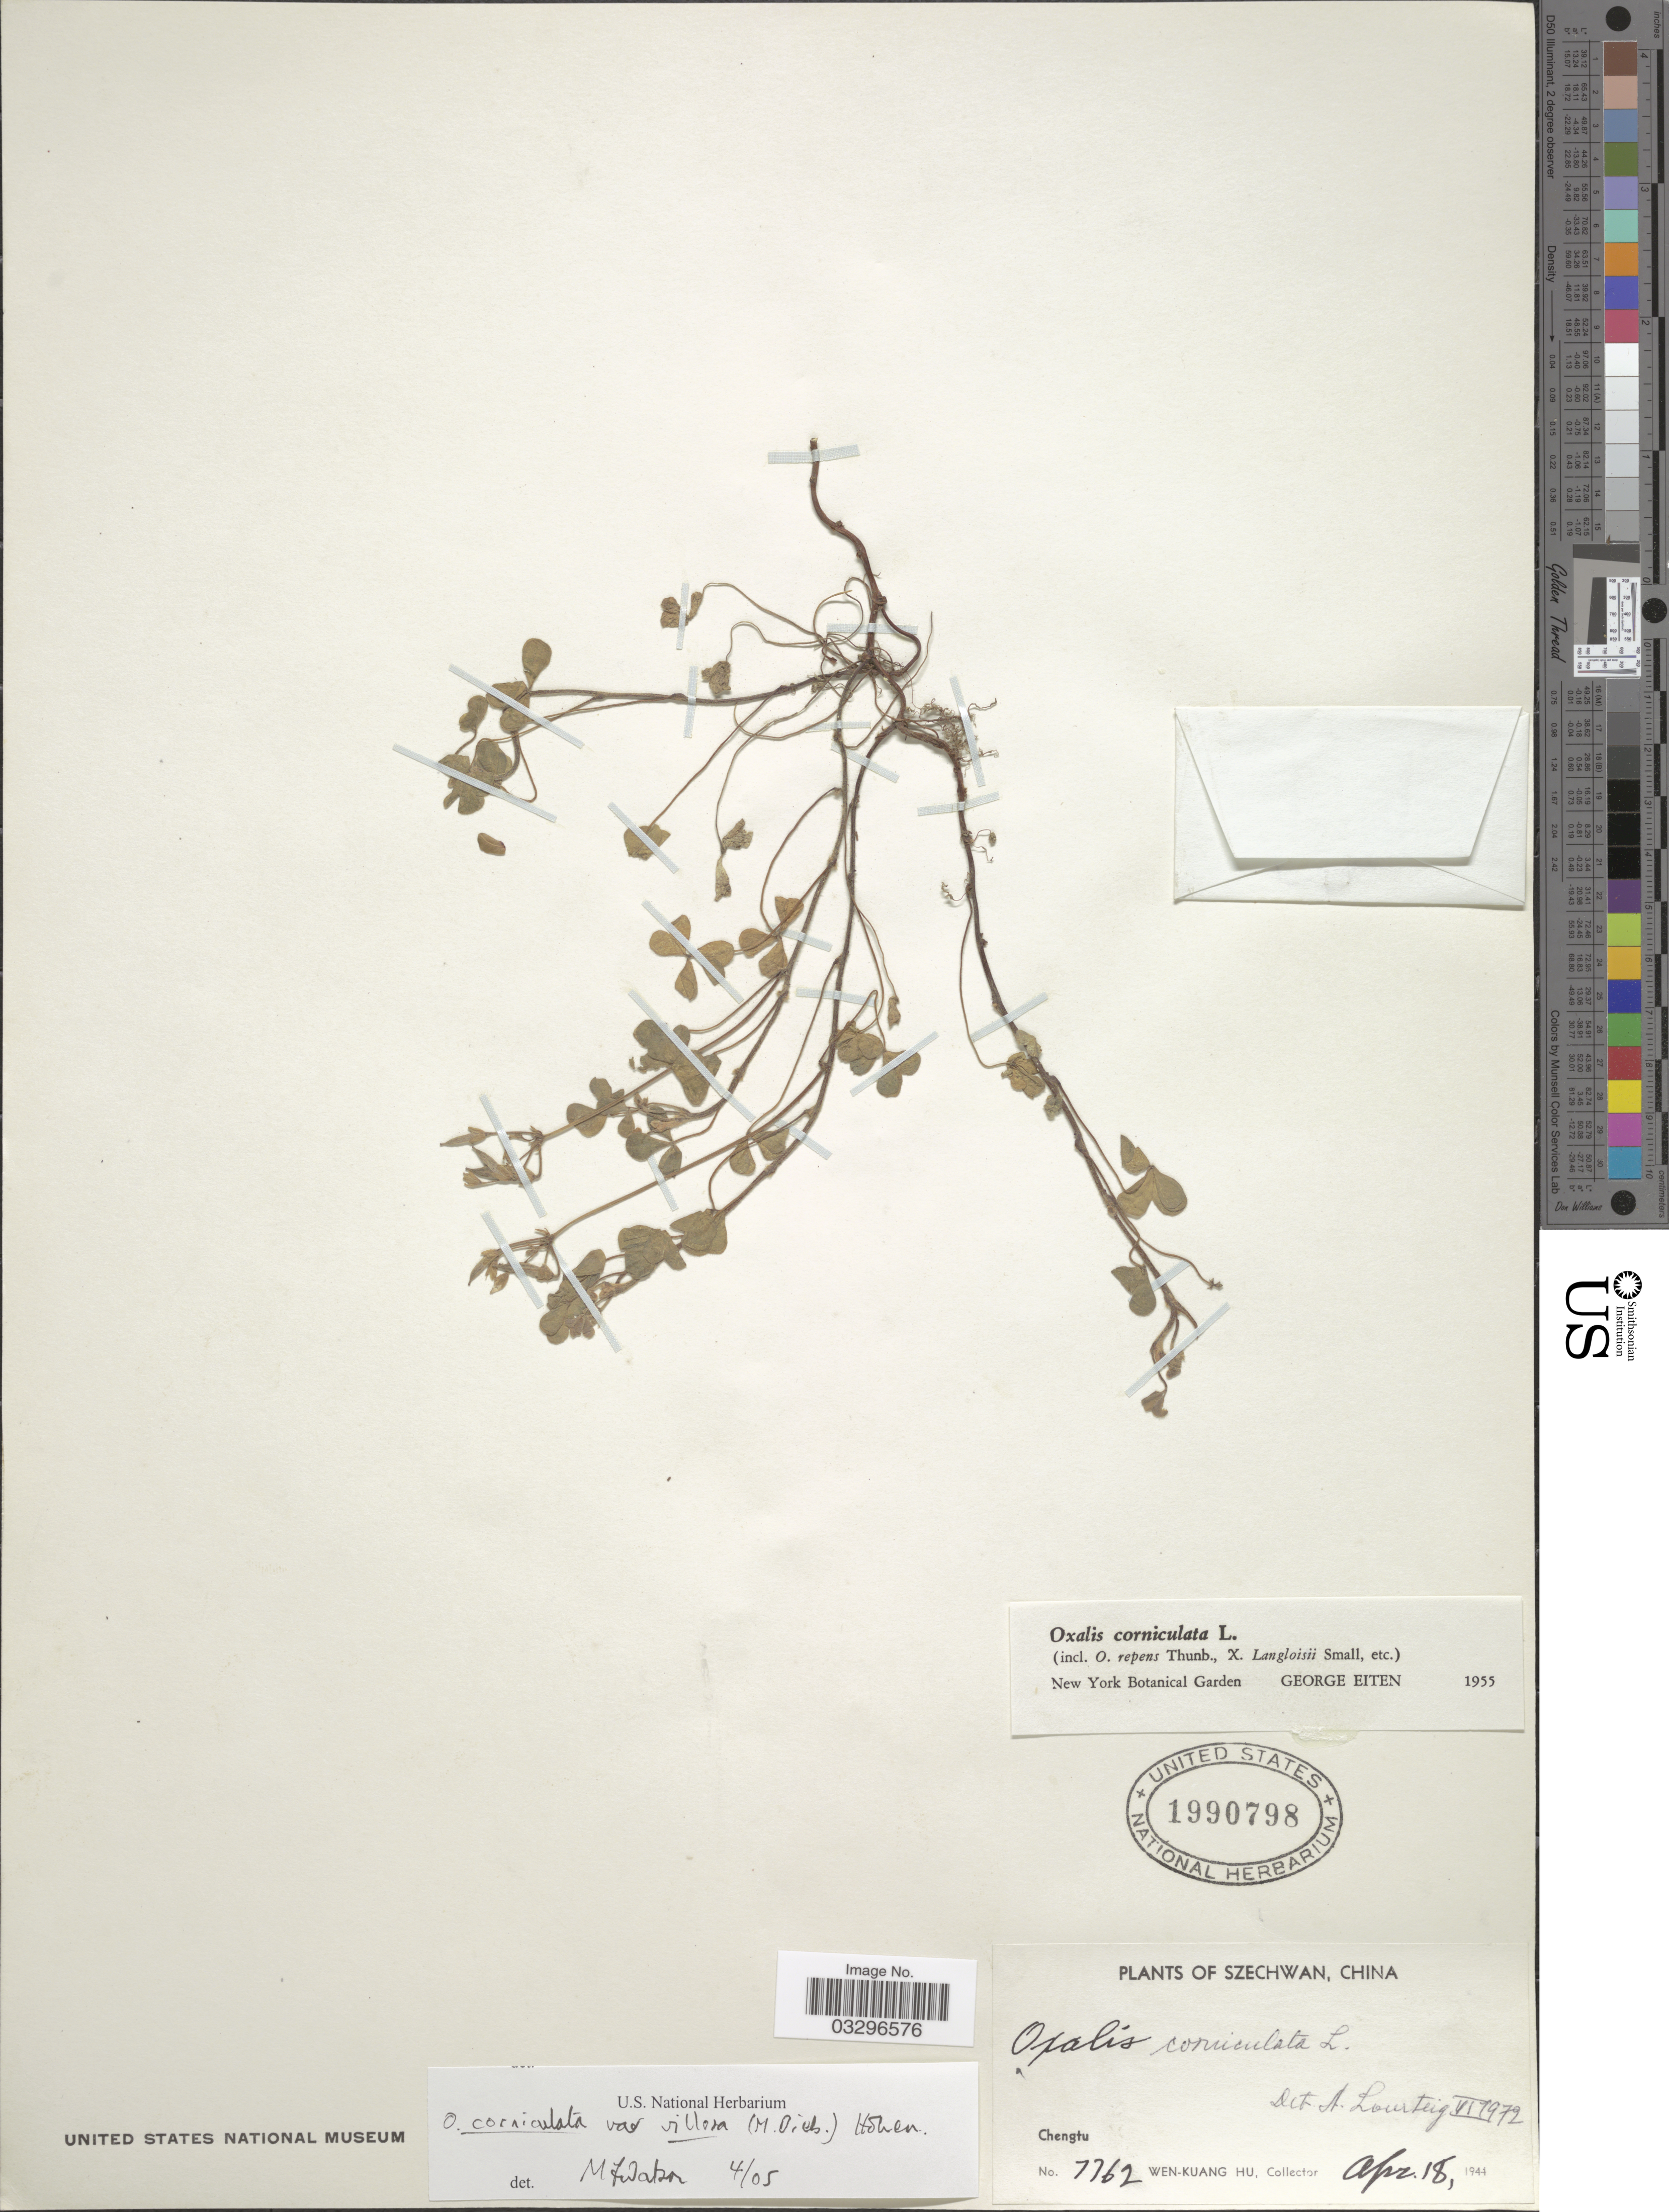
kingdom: Plantae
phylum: Tracheophyta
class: Magnoliopsida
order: Oxalidales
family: Oxalidaceae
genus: Oxalis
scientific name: Oxalis corniculata var. villosa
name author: (M. Bieb.) Hohen.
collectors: W. K. Hu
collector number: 7762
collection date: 1944-04-18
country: China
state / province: Sichuan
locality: Szechwan, Chengtu.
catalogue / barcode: US 1990798